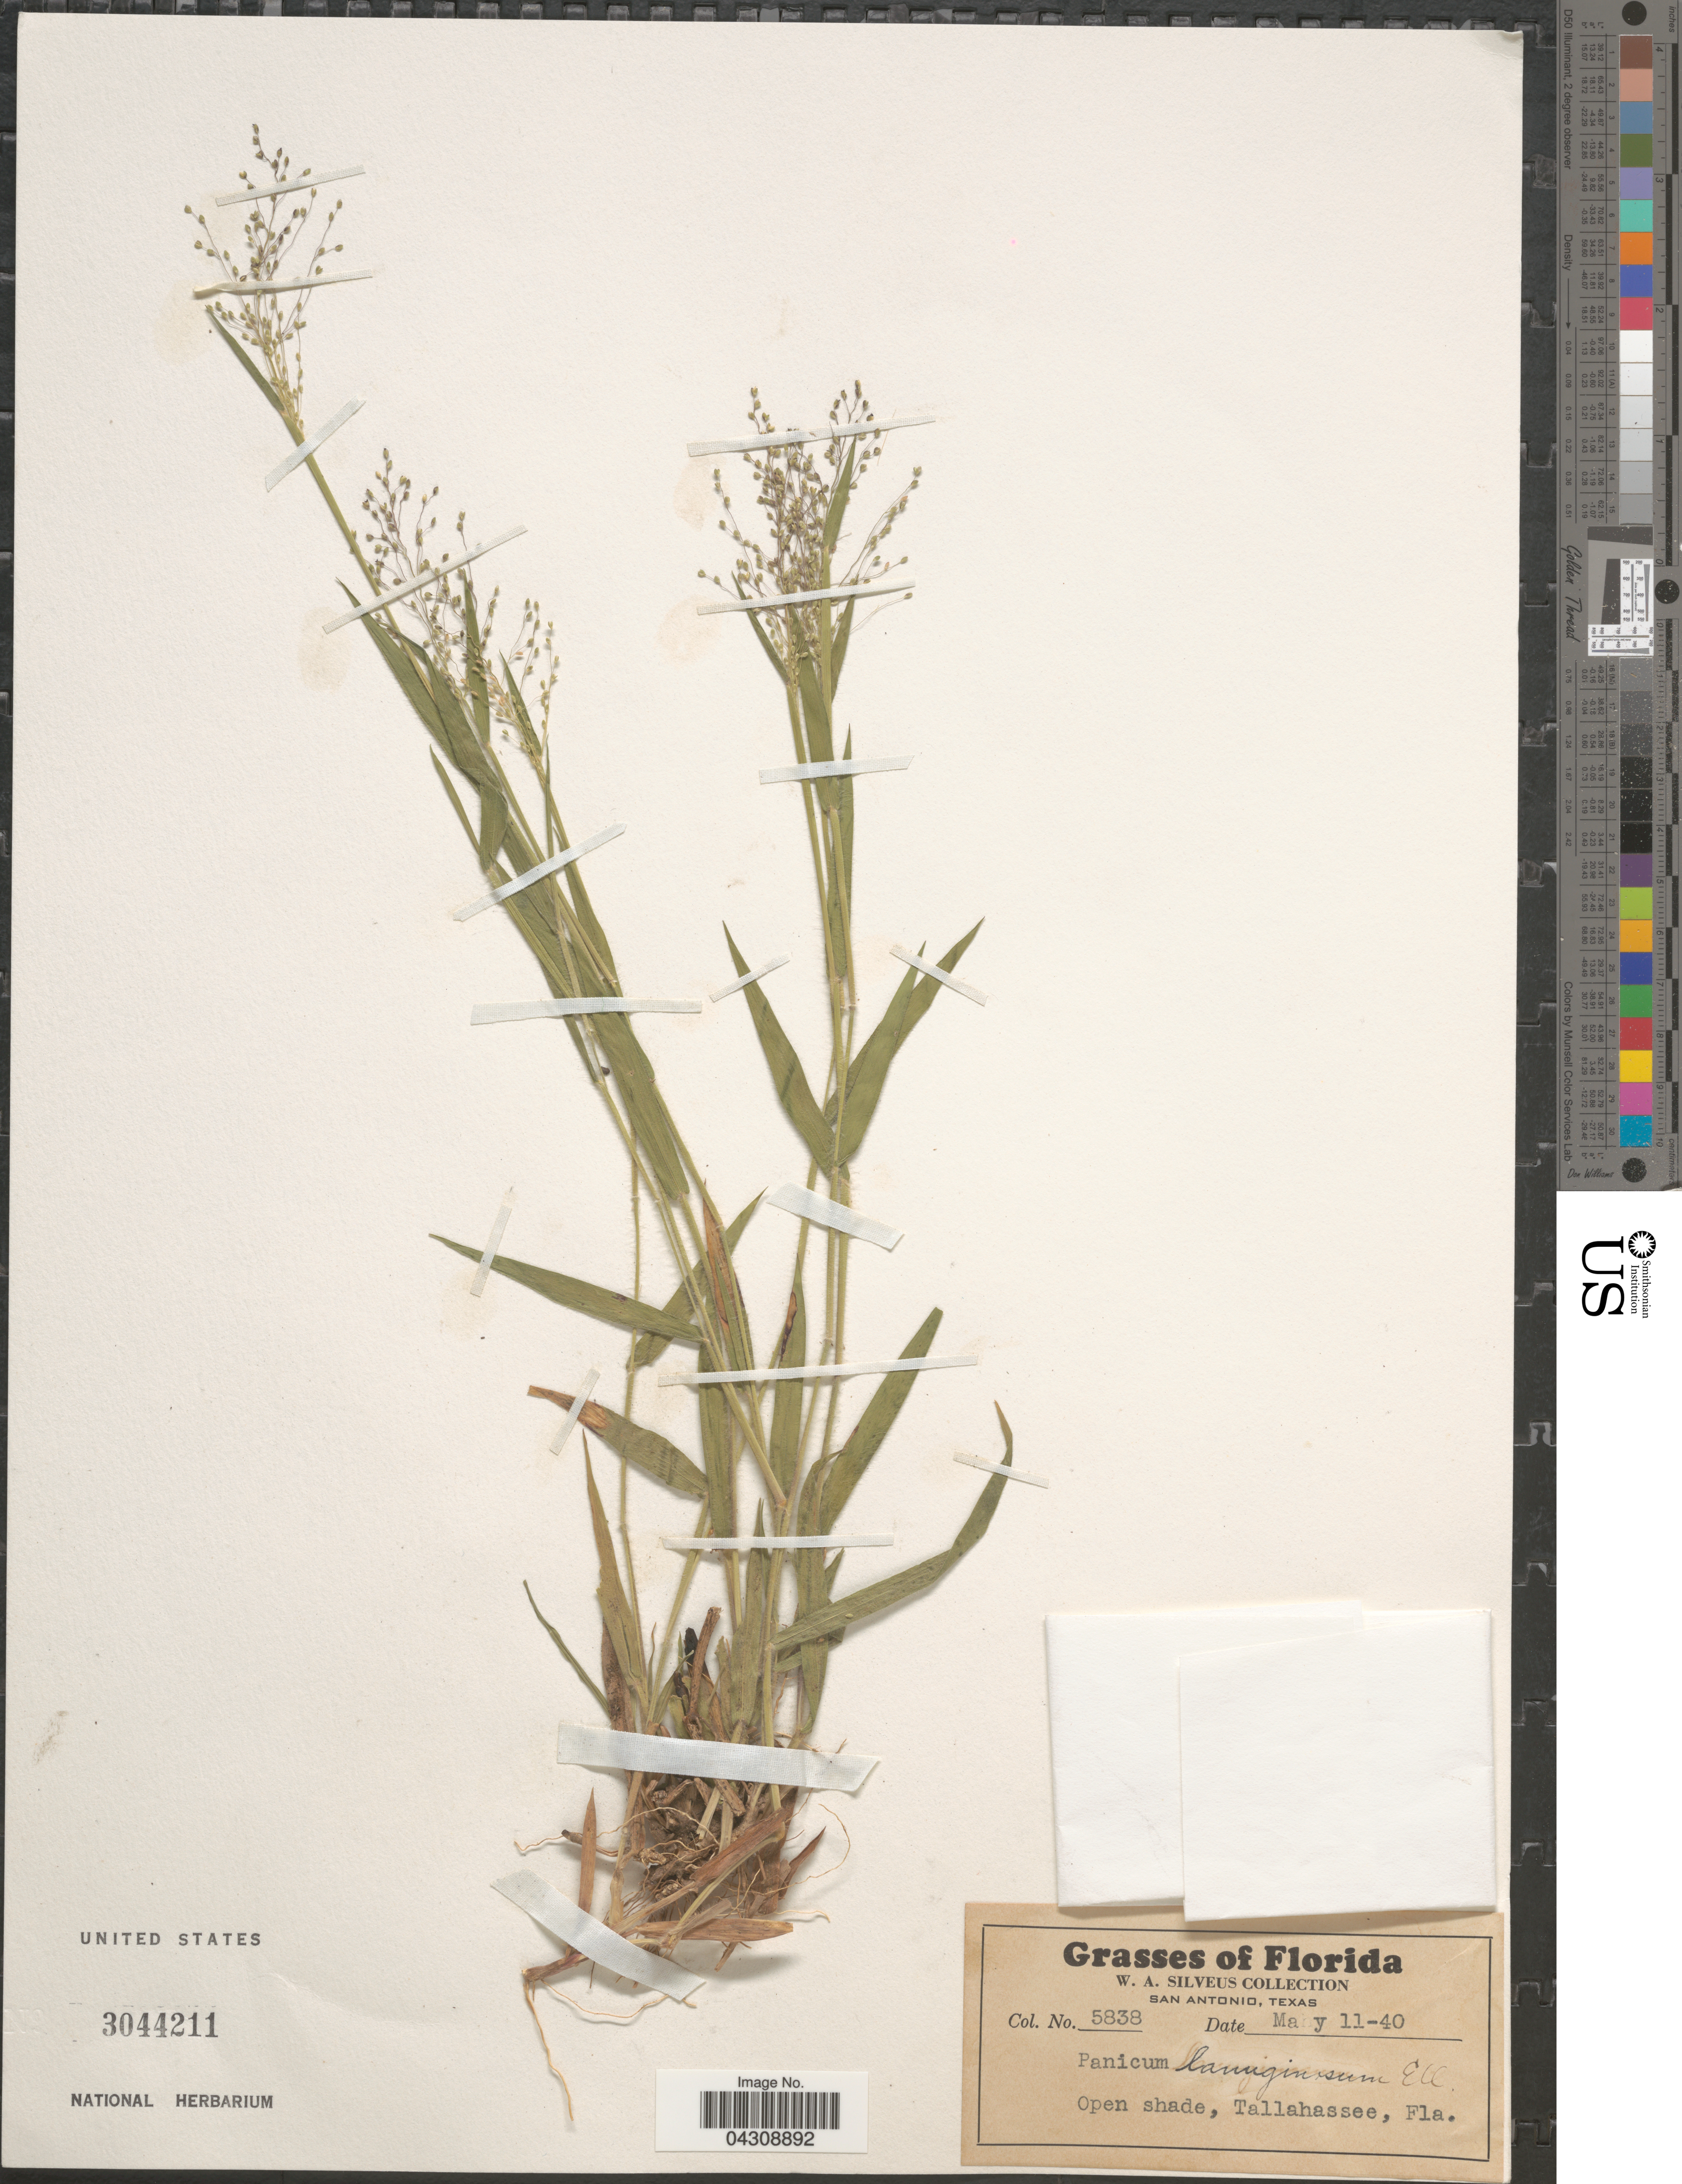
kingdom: Plantae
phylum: Tracheophyta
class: Liliopsida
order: Poales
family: Poaceae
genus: Dichanthelium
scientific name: Dichanthelium acuminatum var. acuminatum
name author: (Sw.) Gould & C.A. Clark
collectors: W. Silveus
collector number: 5838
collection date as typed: Transcribed d/m/y: 11/5/40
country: United States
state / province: Florida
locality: Open shade, Tallahassee.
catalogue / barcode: US 3044211